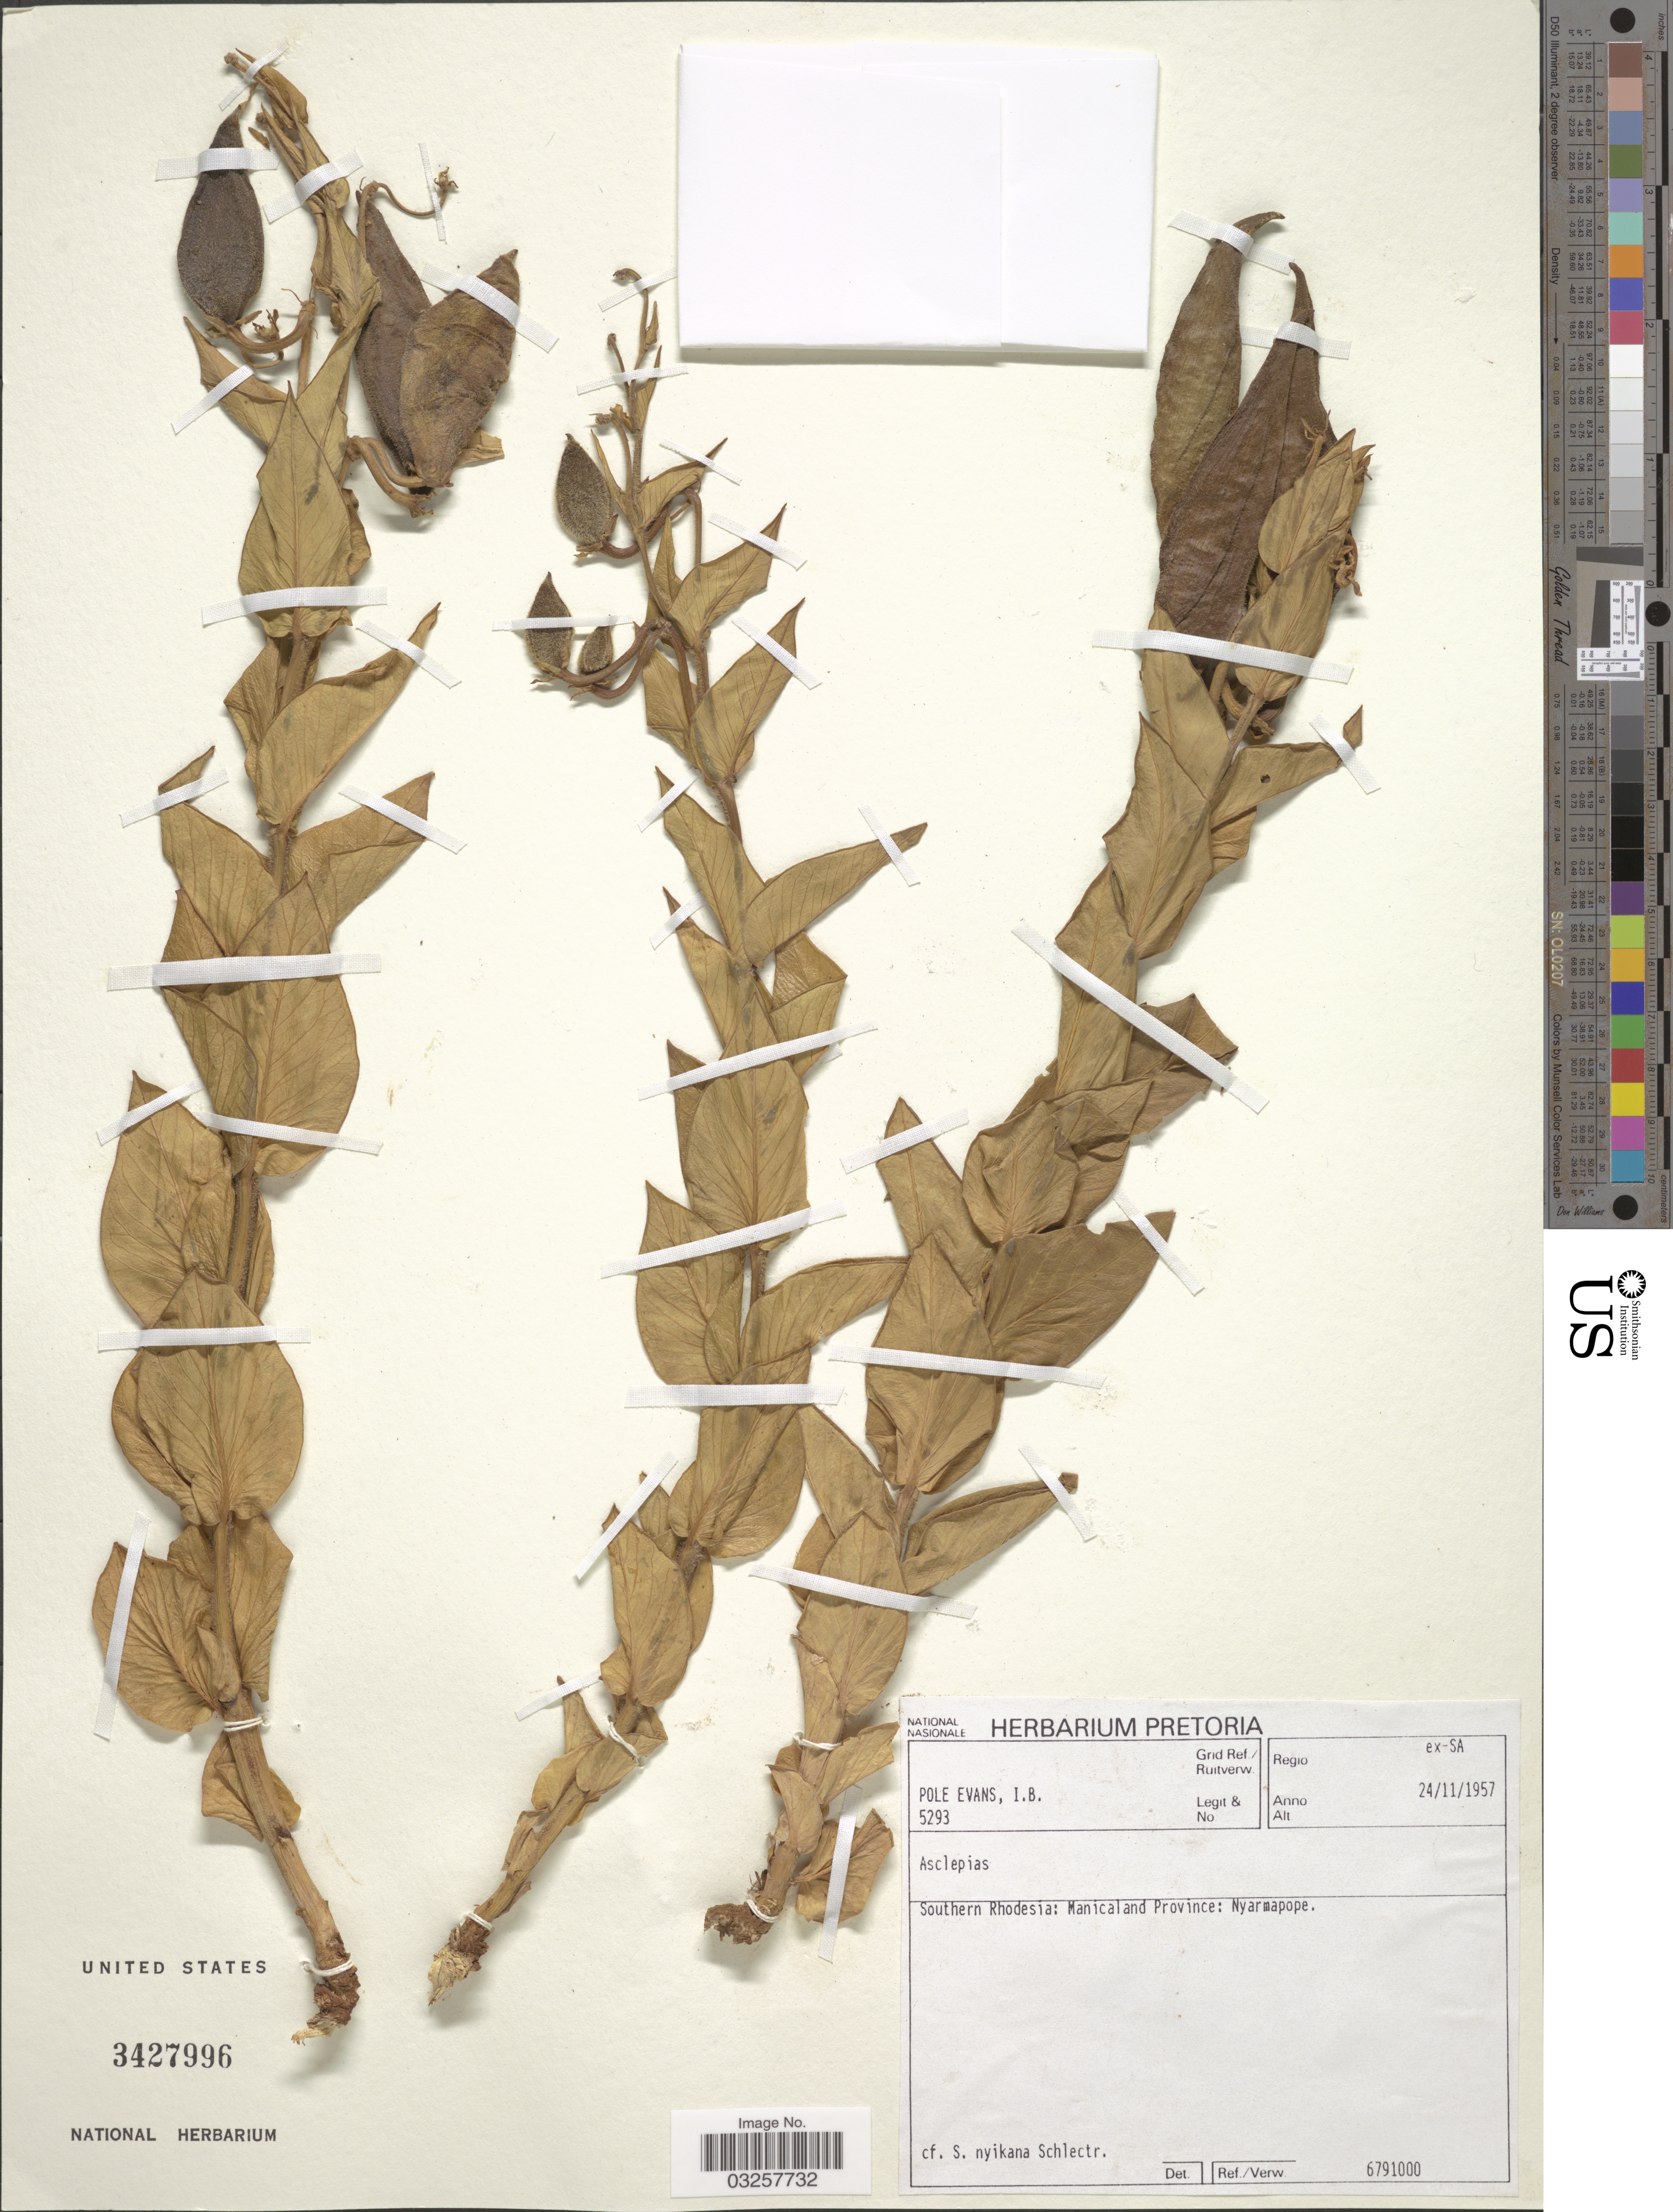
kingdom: Plantae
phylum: Tracheophyta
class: Magnoliopsida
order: Gentianales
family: Apocynaceae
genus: Asclepias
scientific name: Asclepias sp.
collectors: I. B. Pole-Evans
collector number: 5293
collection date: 1957-11-24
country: Zimbabwe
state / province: Manicaland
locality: Regio ex-SA. Southern Rhodesia: Nyarmapope.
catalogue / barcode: US 3427996